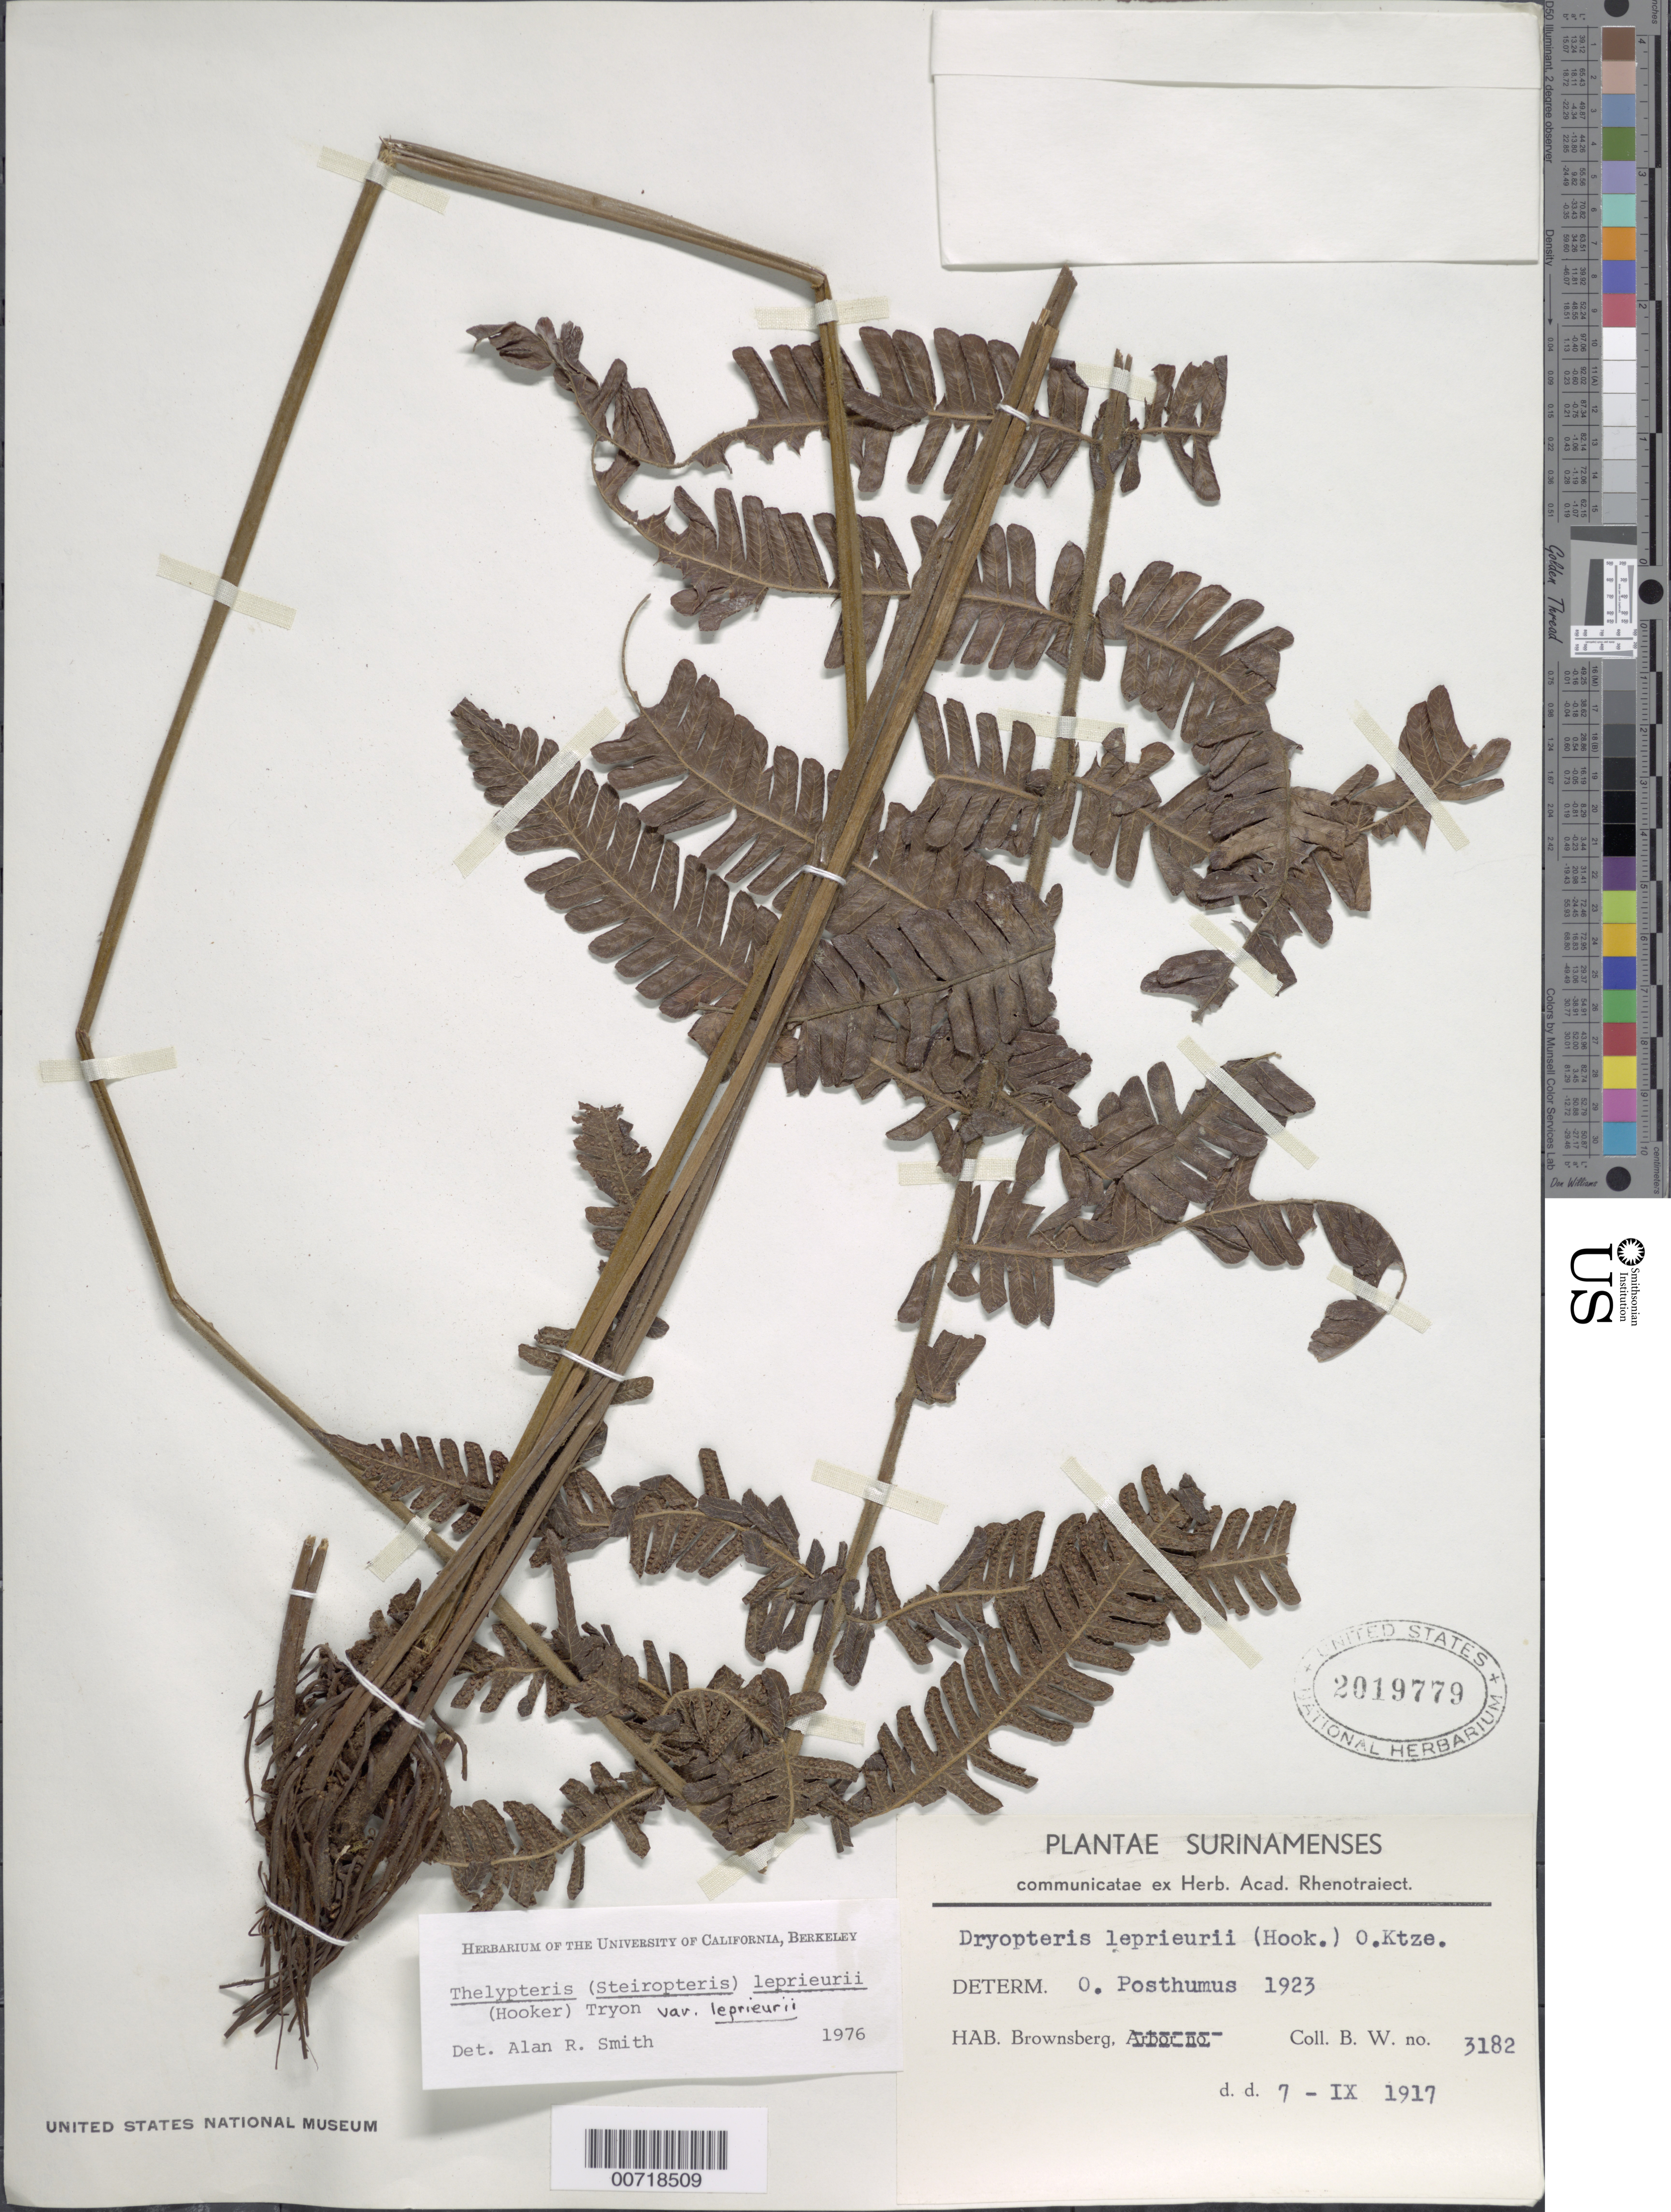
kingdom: Plantae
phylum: Tracheophyta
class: Polypodiopsida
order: Polypodiales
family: Thelypteridaceae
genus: Steiropteris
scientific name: Steiropteris leprieurii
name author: (Hook. f.) Pic. Serm.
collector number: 3182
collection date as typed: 7-Sep-17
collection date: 1917-09-07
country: Suriname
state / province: Brokopondo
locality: Brownsberg, Forest Reserve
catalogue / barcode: US 2019779